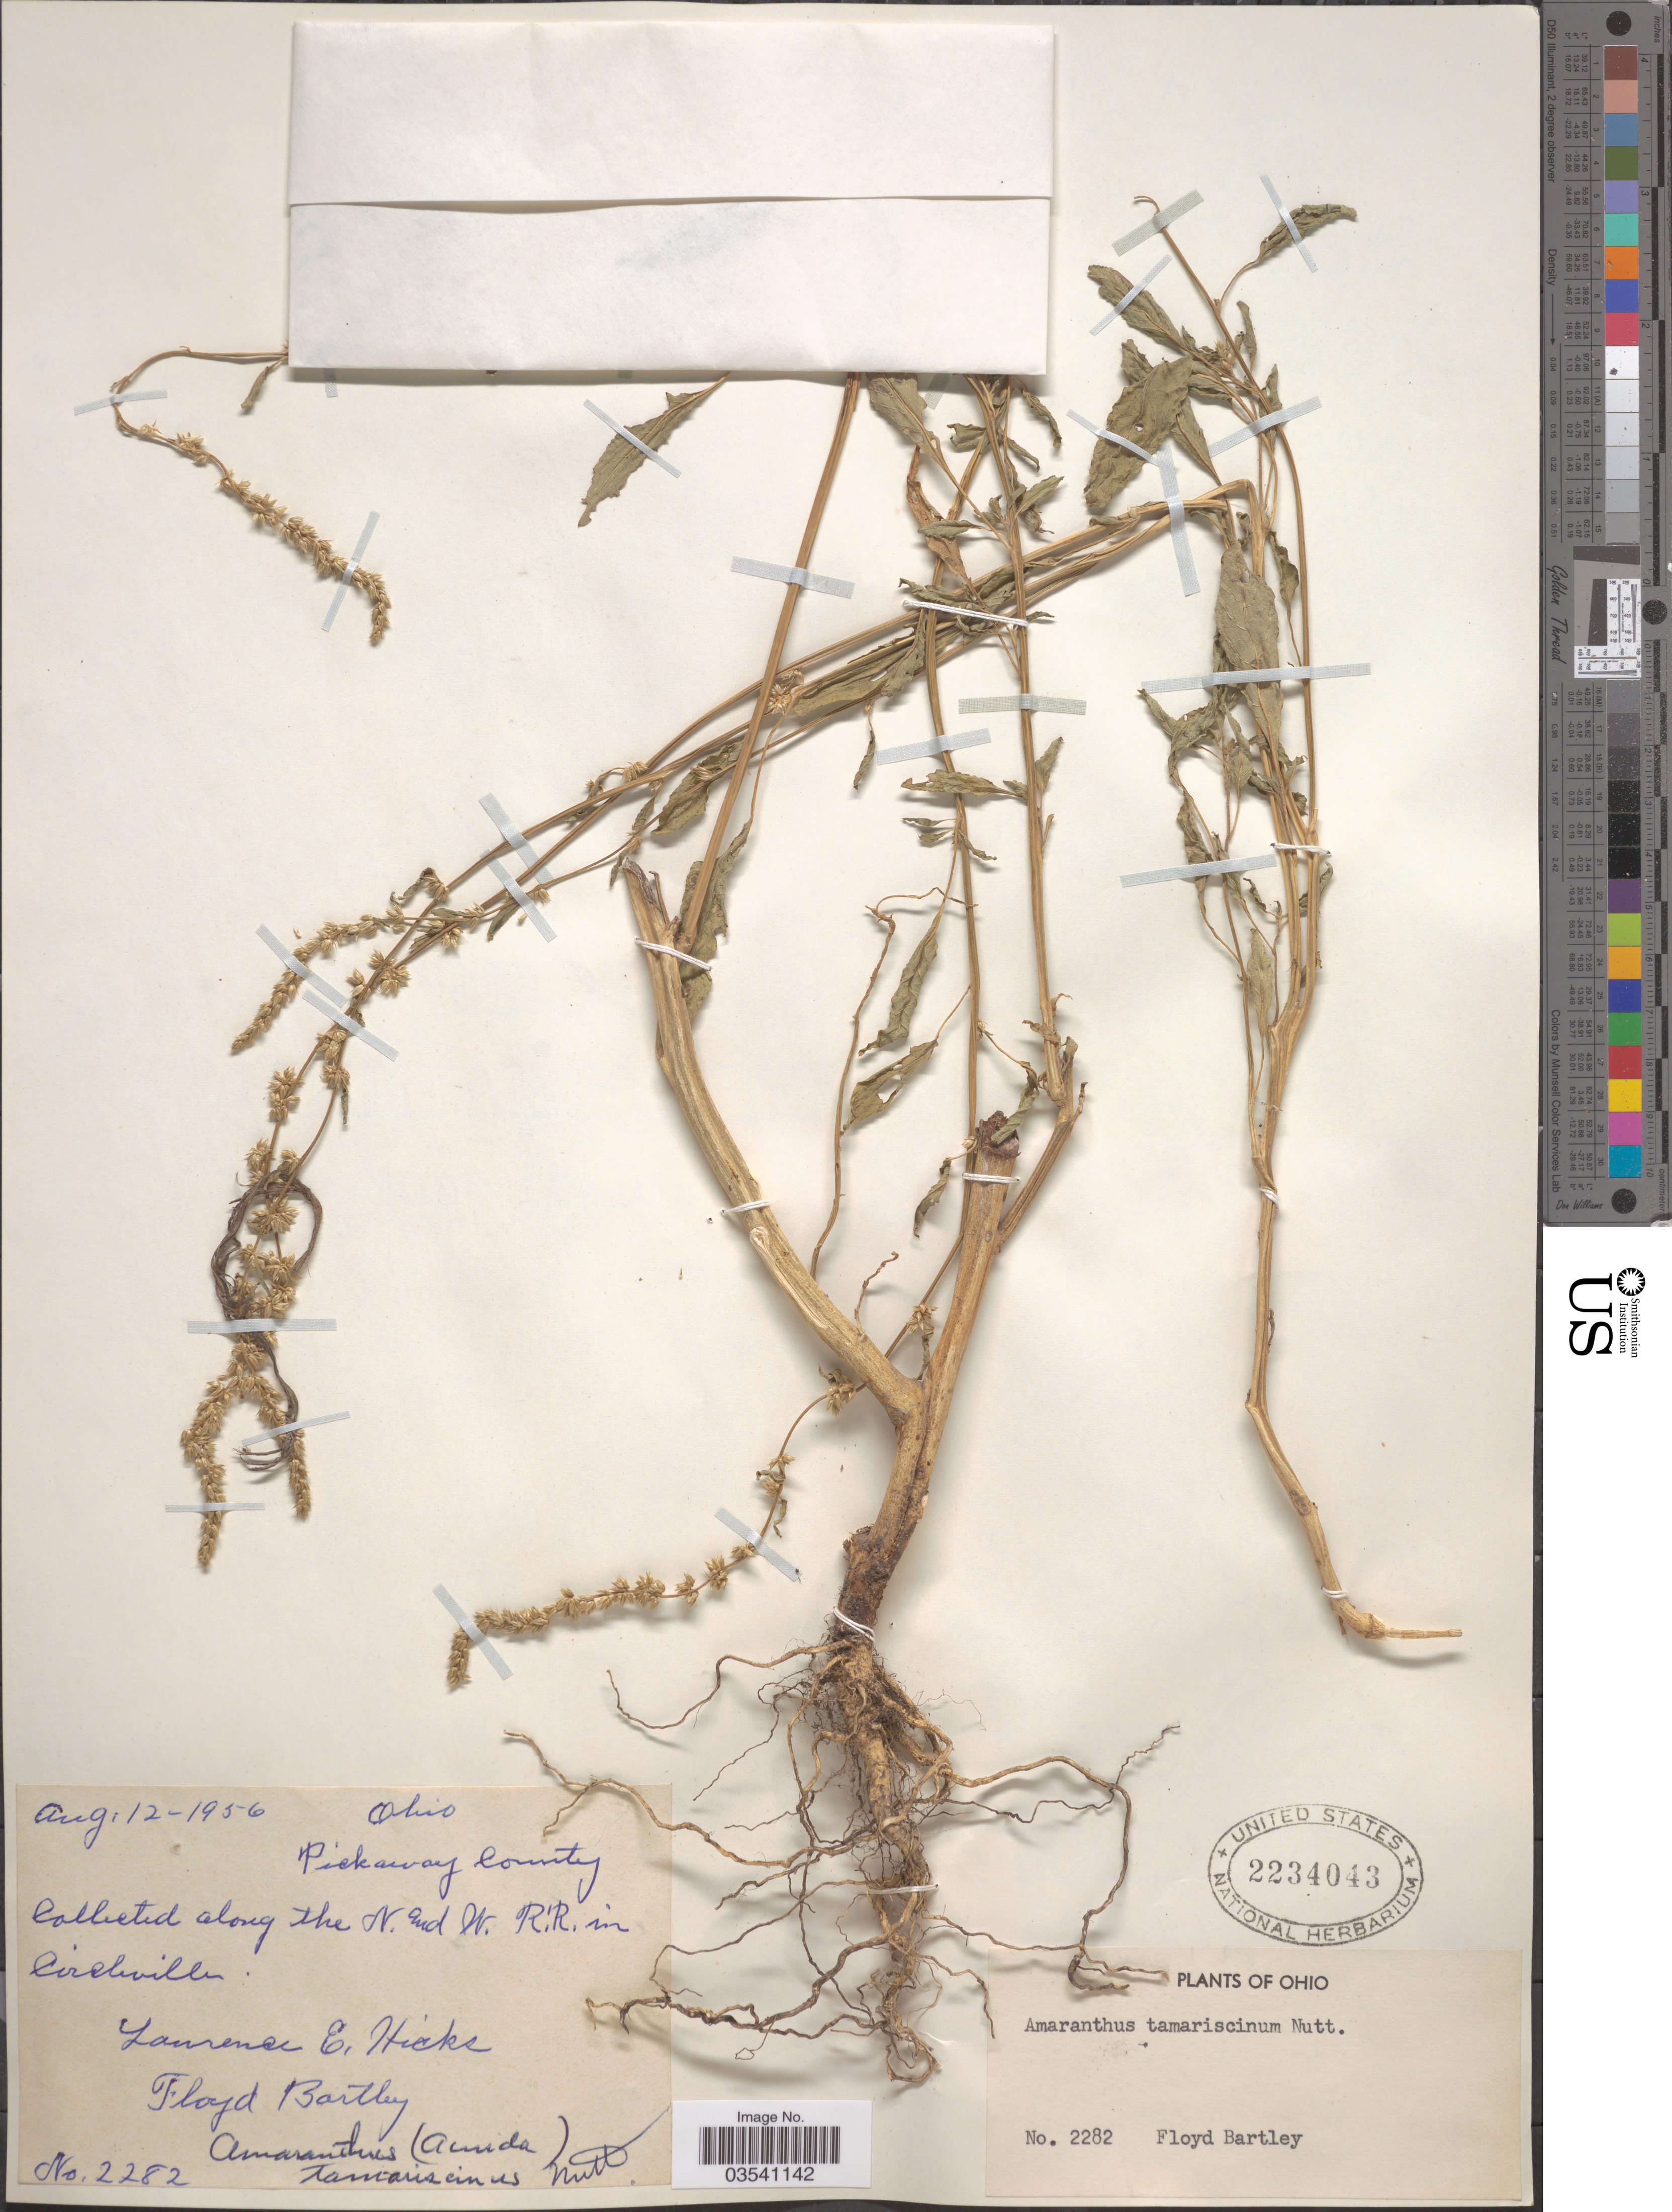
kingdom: Plantae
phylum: Tracheophyta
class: Magnoliopsida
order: Caryophyllales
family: Amaranthaceae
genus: Amaranthus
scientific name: Amaranthus tamariscinus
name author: Nutt.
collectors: L. E. Hicks & F. Bartley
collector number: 2282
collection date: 1956-08-12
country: United States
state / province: Ohio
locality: Pickaway County. Along the N. and W. R.R. in Circleville.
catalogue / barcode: US 2234043